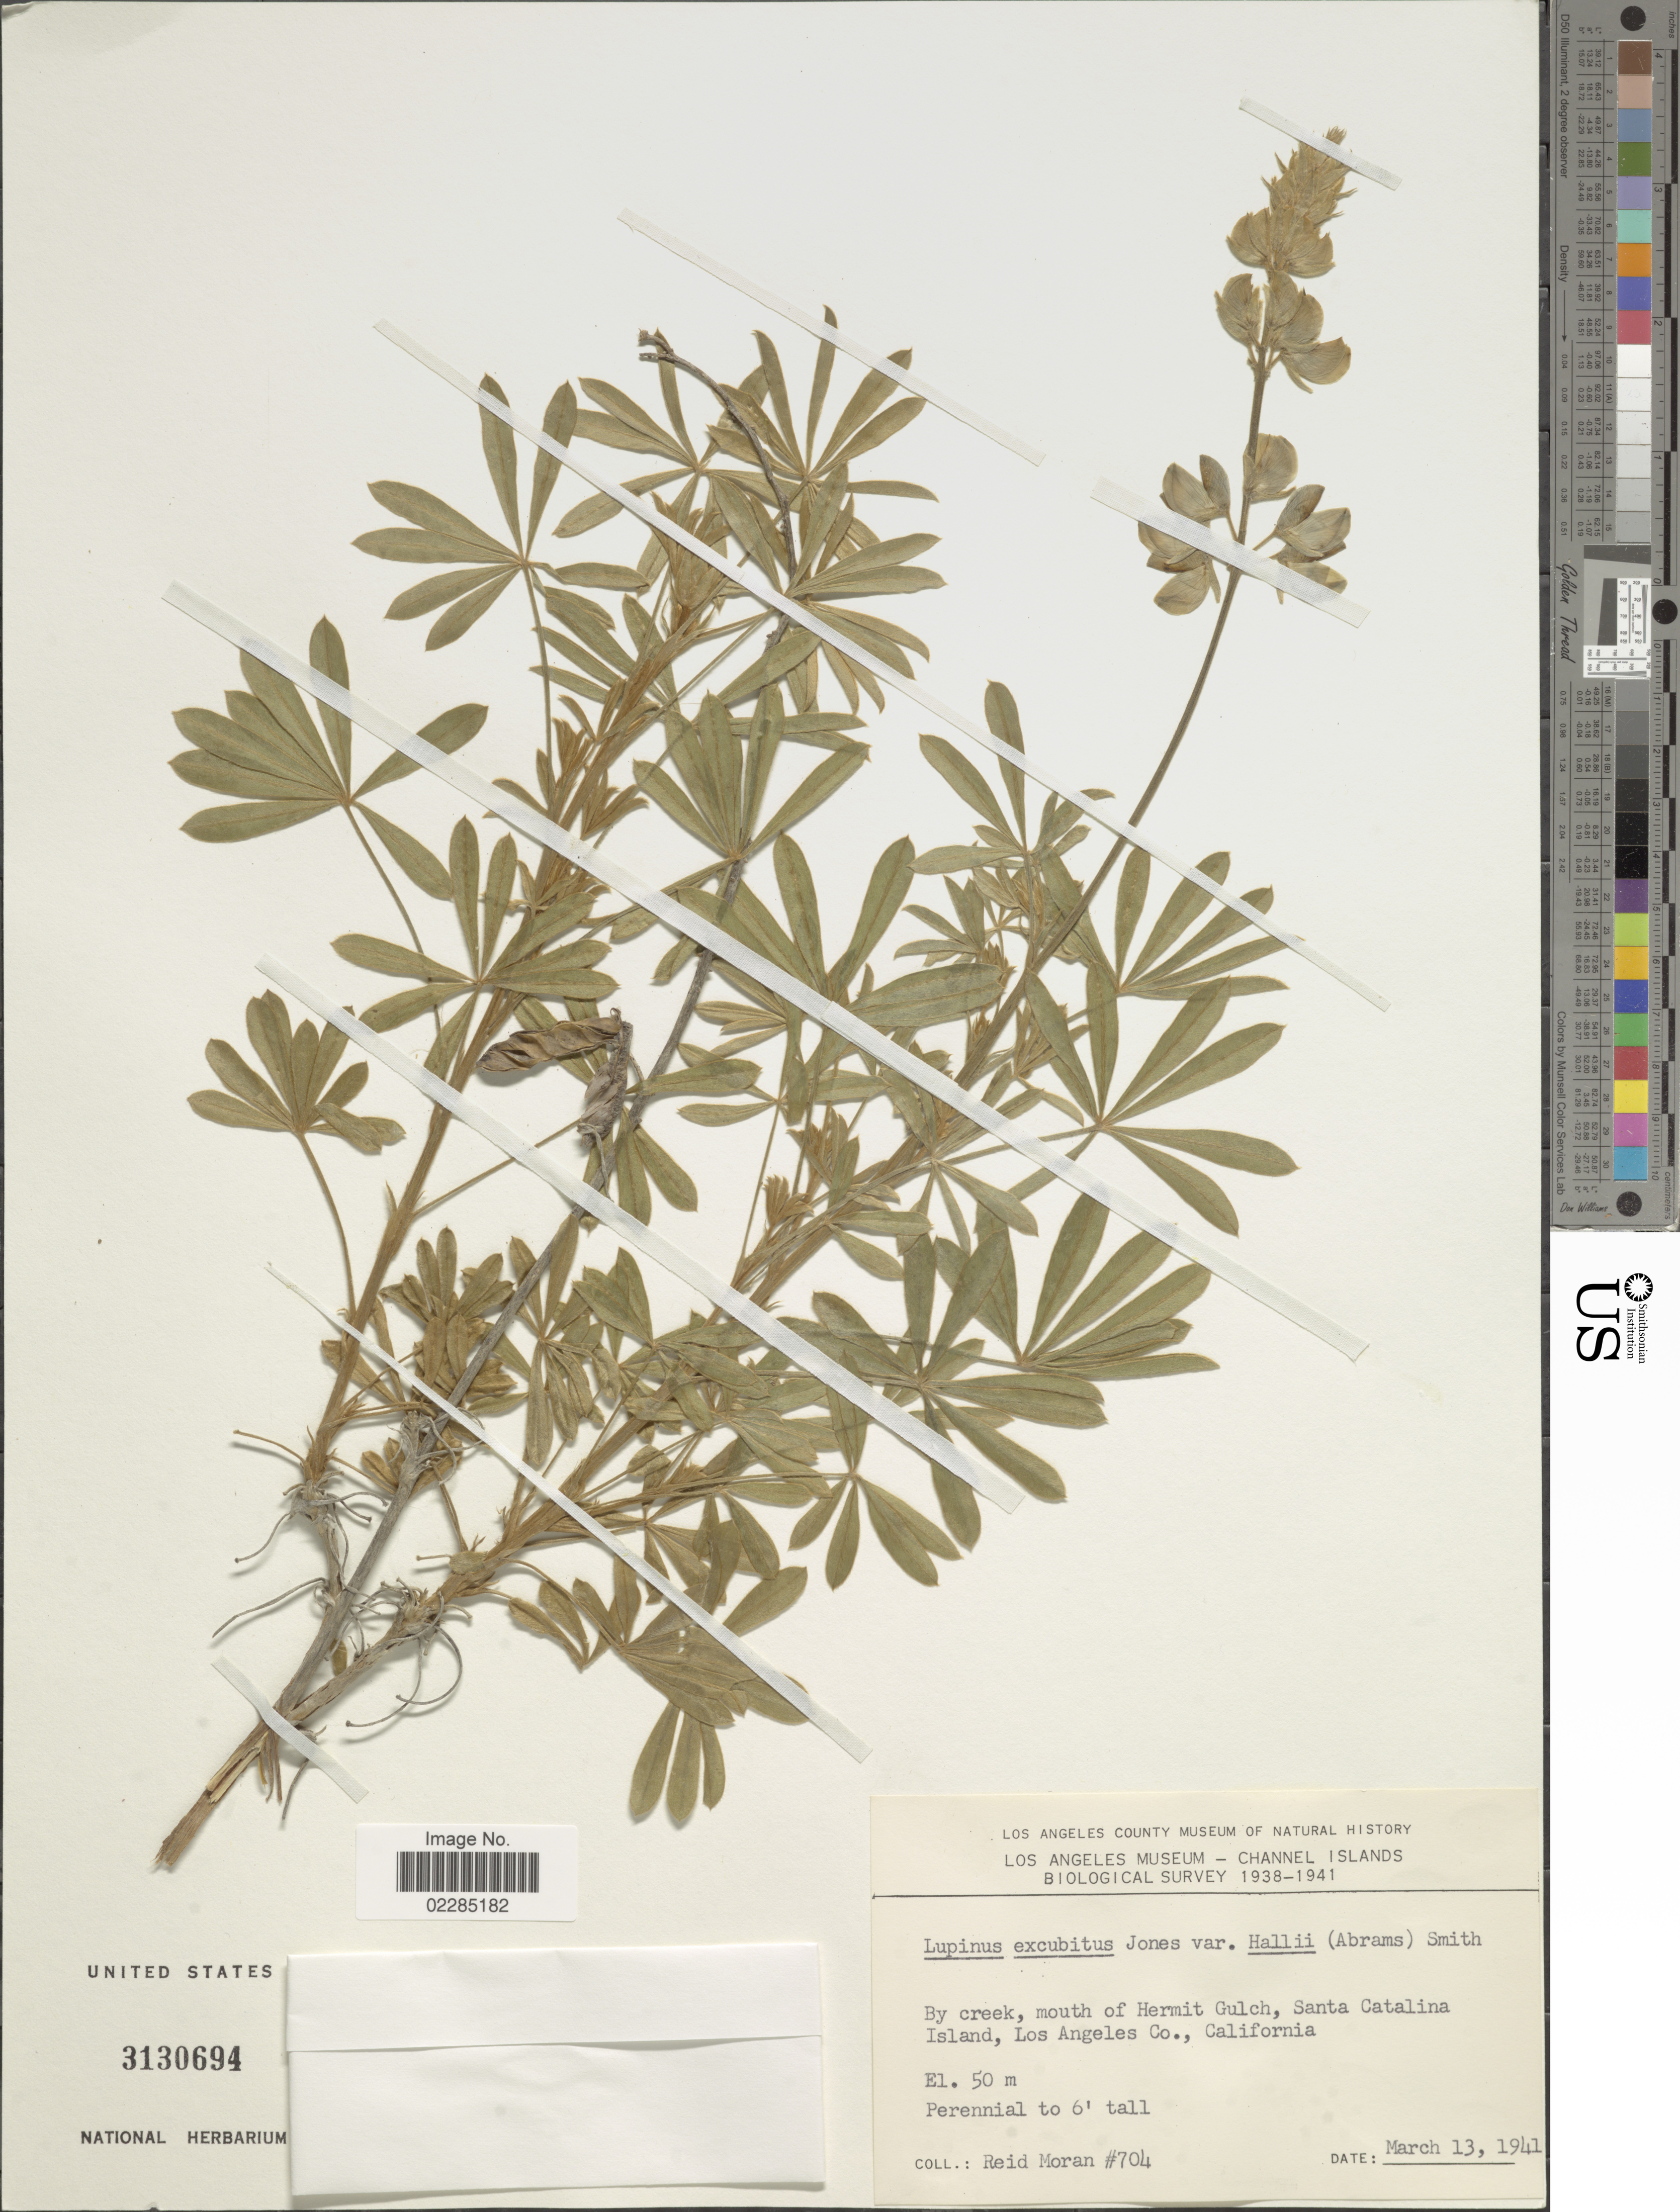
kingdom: Plantae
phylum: Tracheophyta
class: Magnoliopsida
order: Fabales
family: Fabaceae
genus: Lupinus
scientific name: Lupinus excubitus var. hallii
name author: (Abrams) C.P. Sm.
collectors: R. Moran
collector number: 704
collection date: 1941-03-13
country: United States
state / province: California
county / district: Los Angeles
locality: By creek, mouth of Hermit Gulch, Santa Catalina Island, Los Angeles Co.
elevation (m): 50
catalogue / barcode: US 3130694